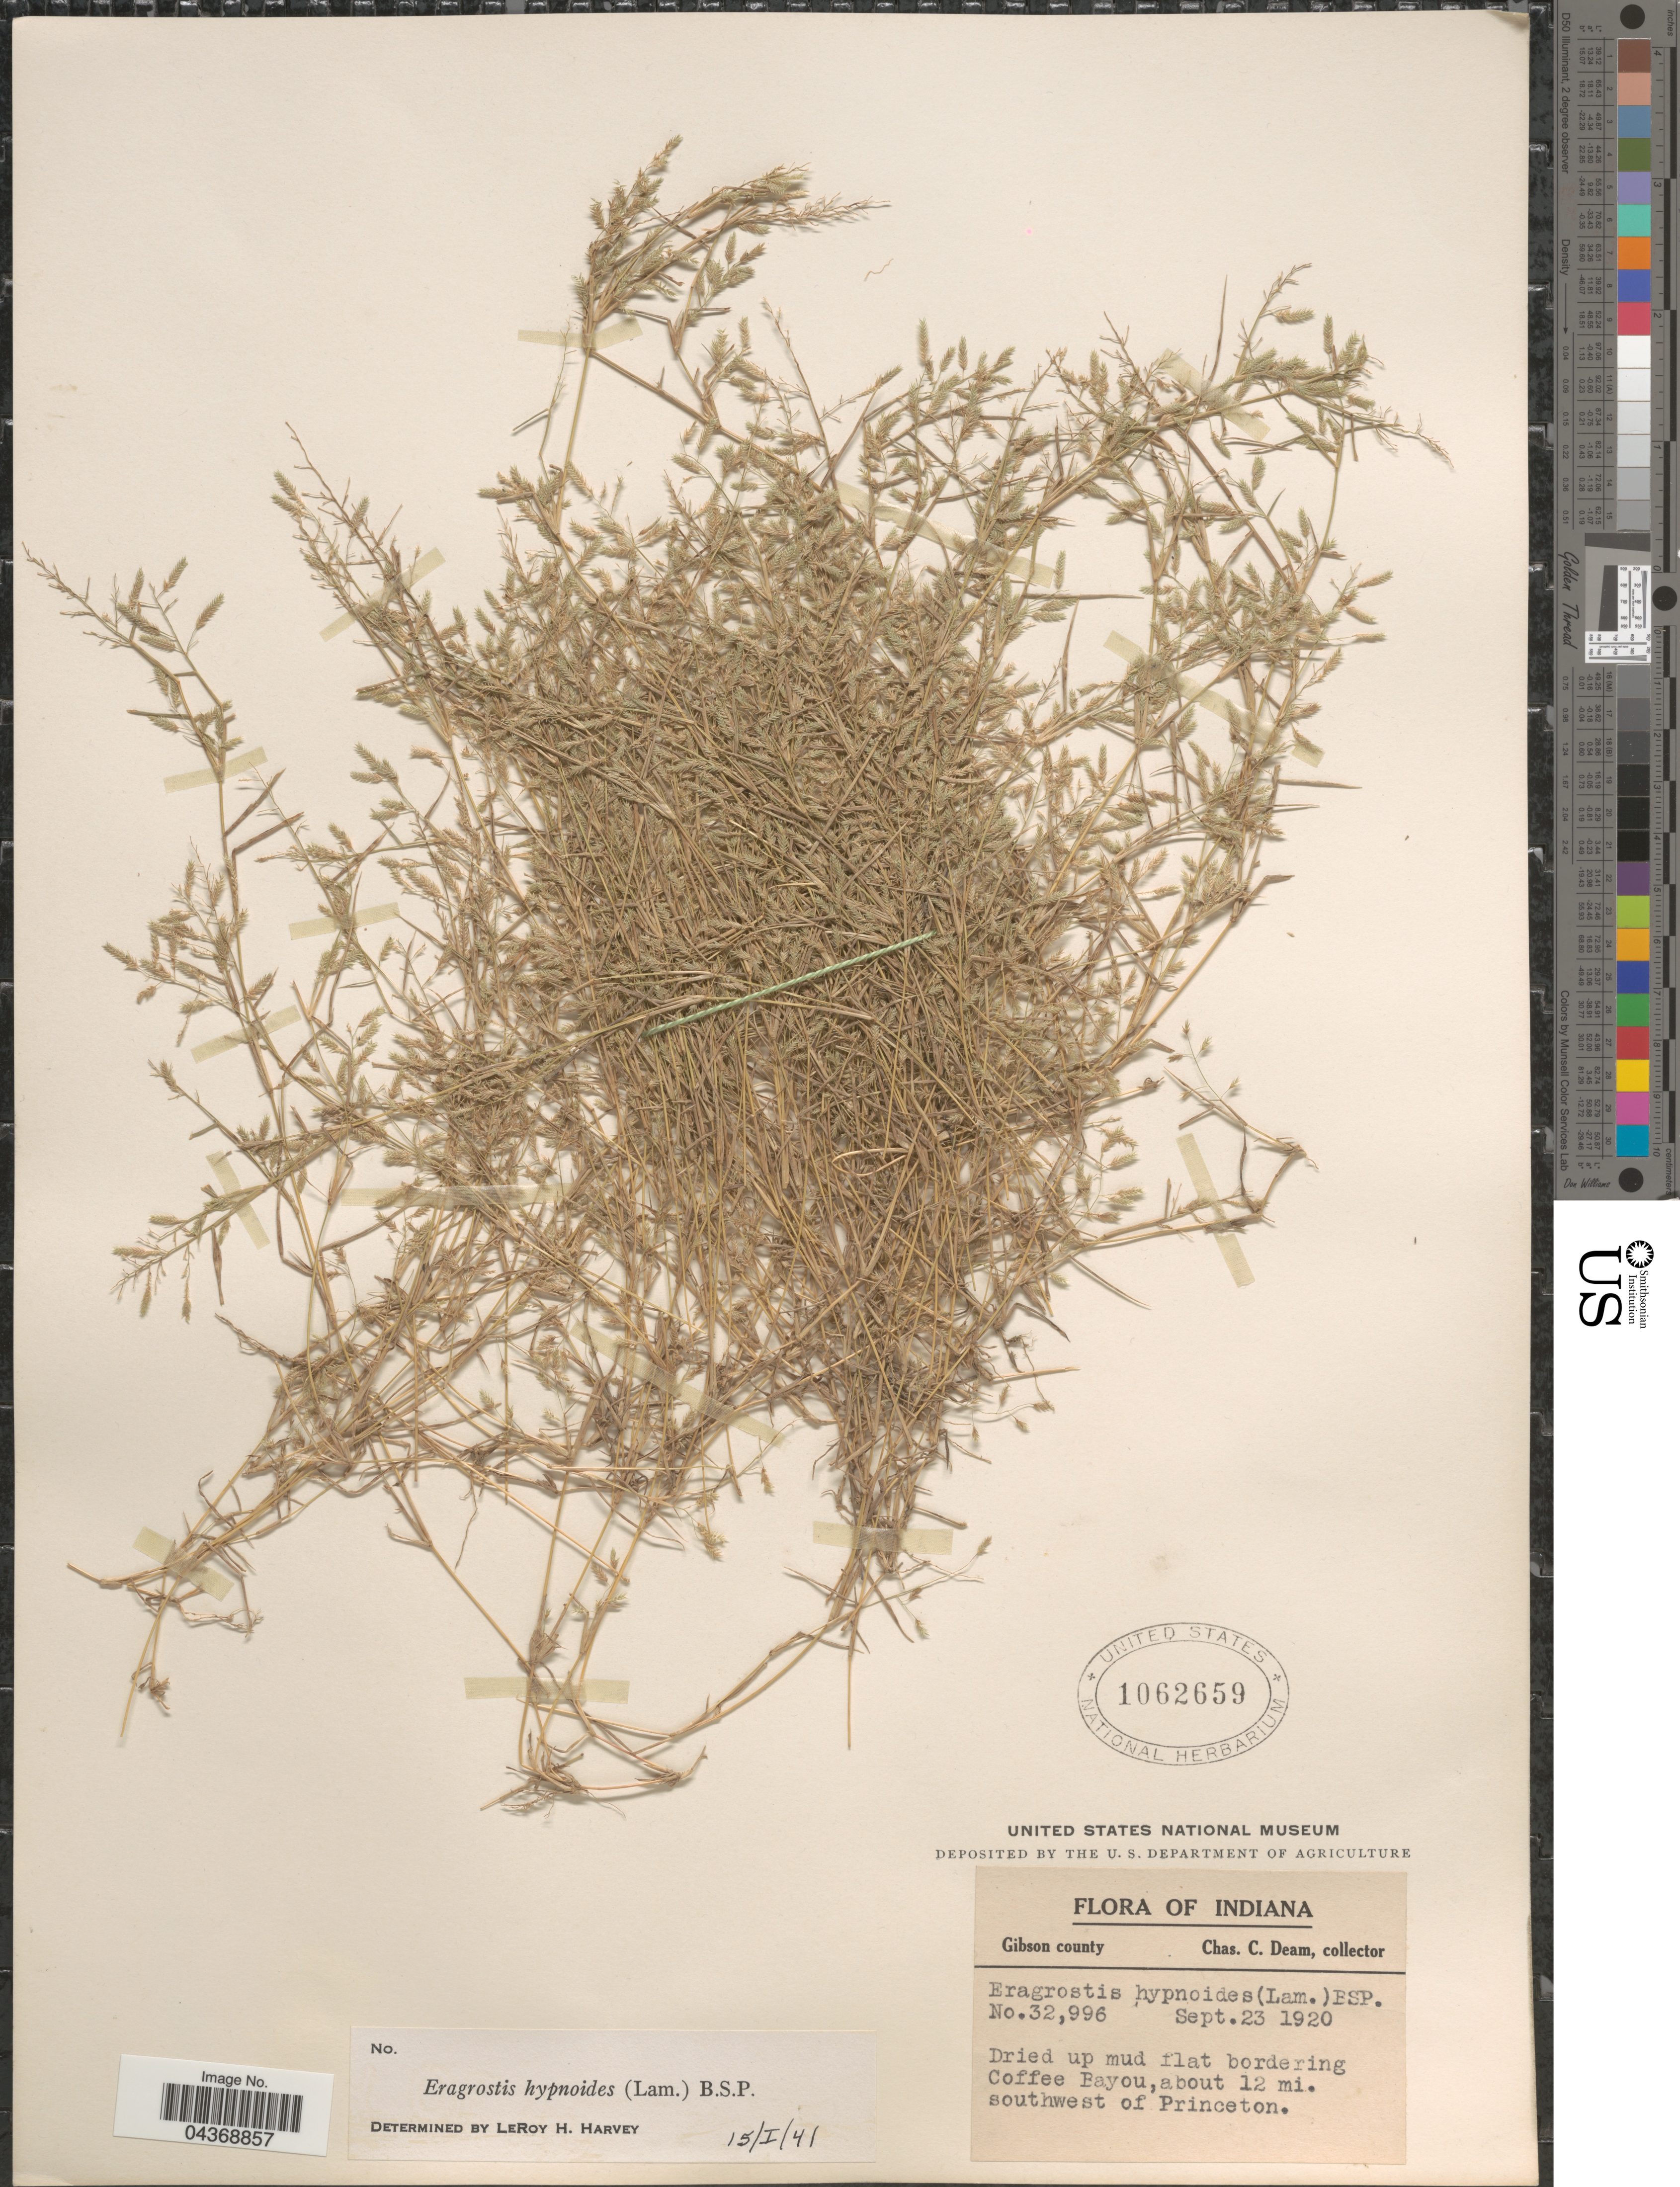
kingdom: Plantae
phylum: Tracheophyta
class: Liliopsida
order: Poales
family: Poaceae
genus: Eragrostis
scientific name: Eragrostis hypnoides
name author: (Lam.) Britton, Stearns & Poggenb.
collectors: C. C. Deam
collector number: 32996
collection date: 1920-09-23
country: United States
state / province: Indiana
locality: Gibson county. Dried up mud flat bordering Coffee Bayou, about 12 mi. southwest of Princeton.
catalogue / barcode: US 1062659